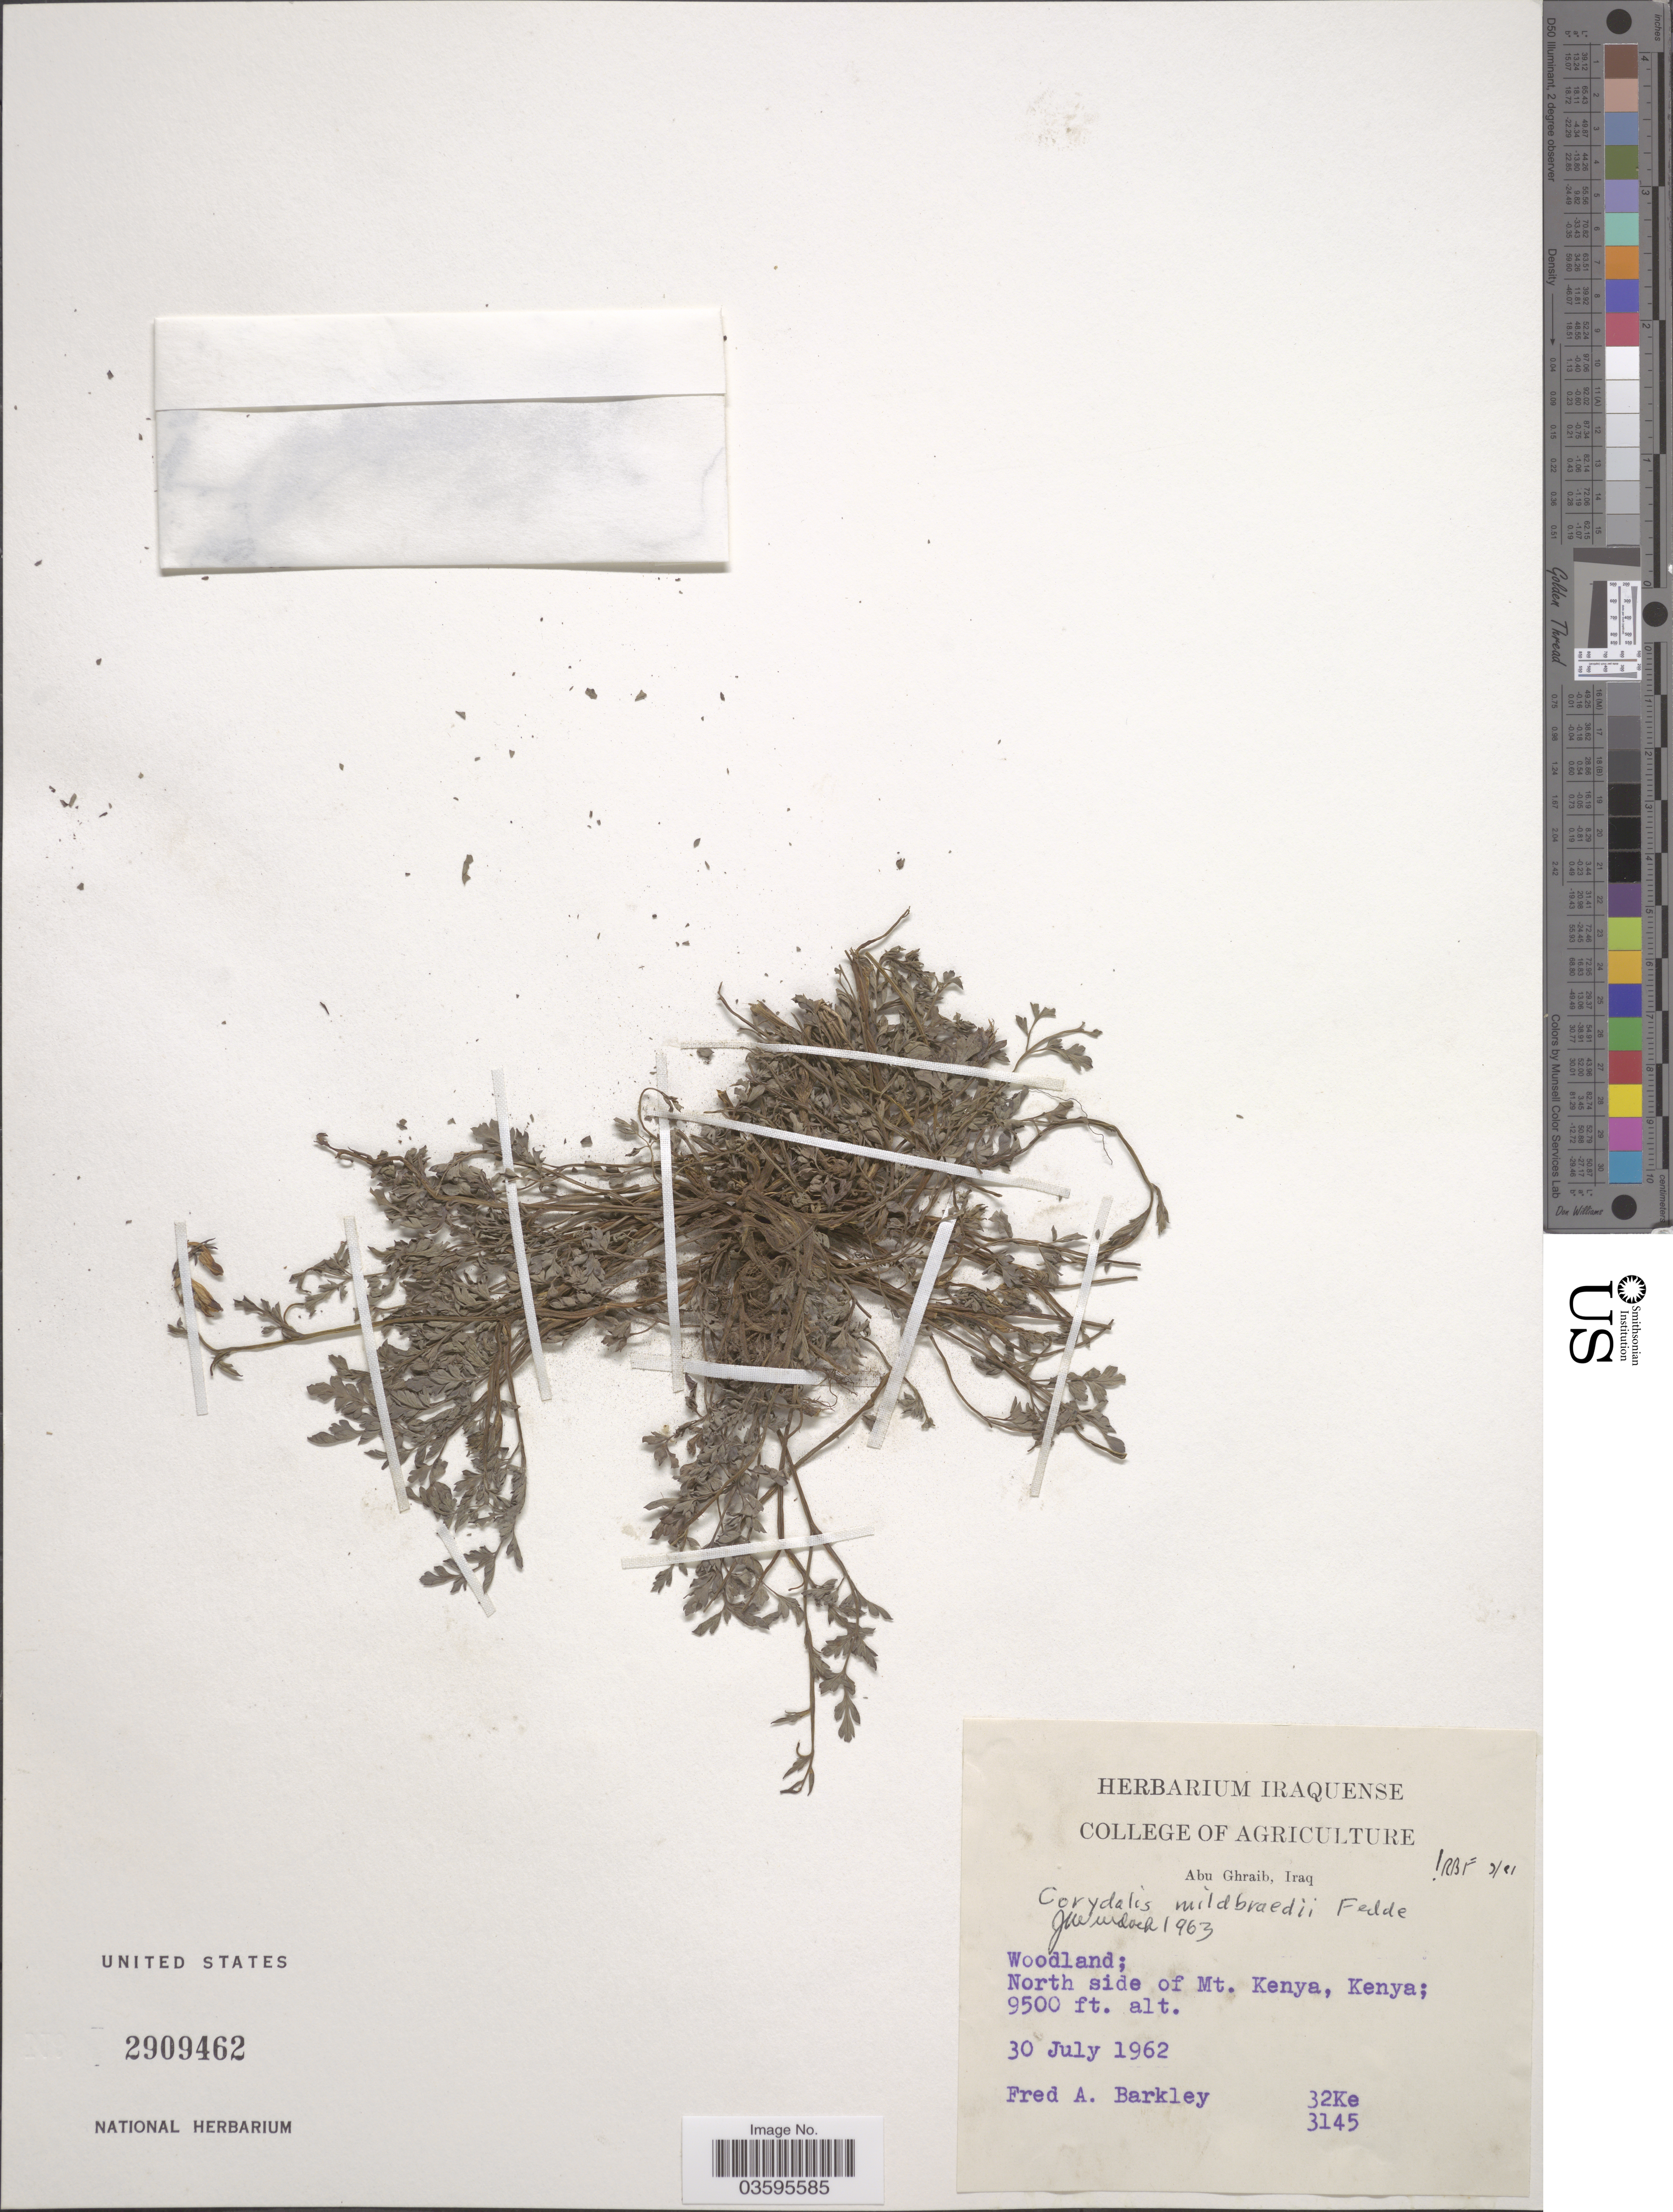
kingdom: Plantae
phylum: Tracheophyta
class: Magnoliopsida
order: Ranunculales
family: Papaveraceae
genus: Corydalis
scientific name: Corydalis mildbraedii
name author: Fedde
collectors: F. A. Barkley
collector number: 32Ke/3145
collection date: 1962-07-30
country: Kenya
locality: Woodland; North side of Mt. Kenya.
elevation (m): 2896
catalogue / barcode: US 2909462